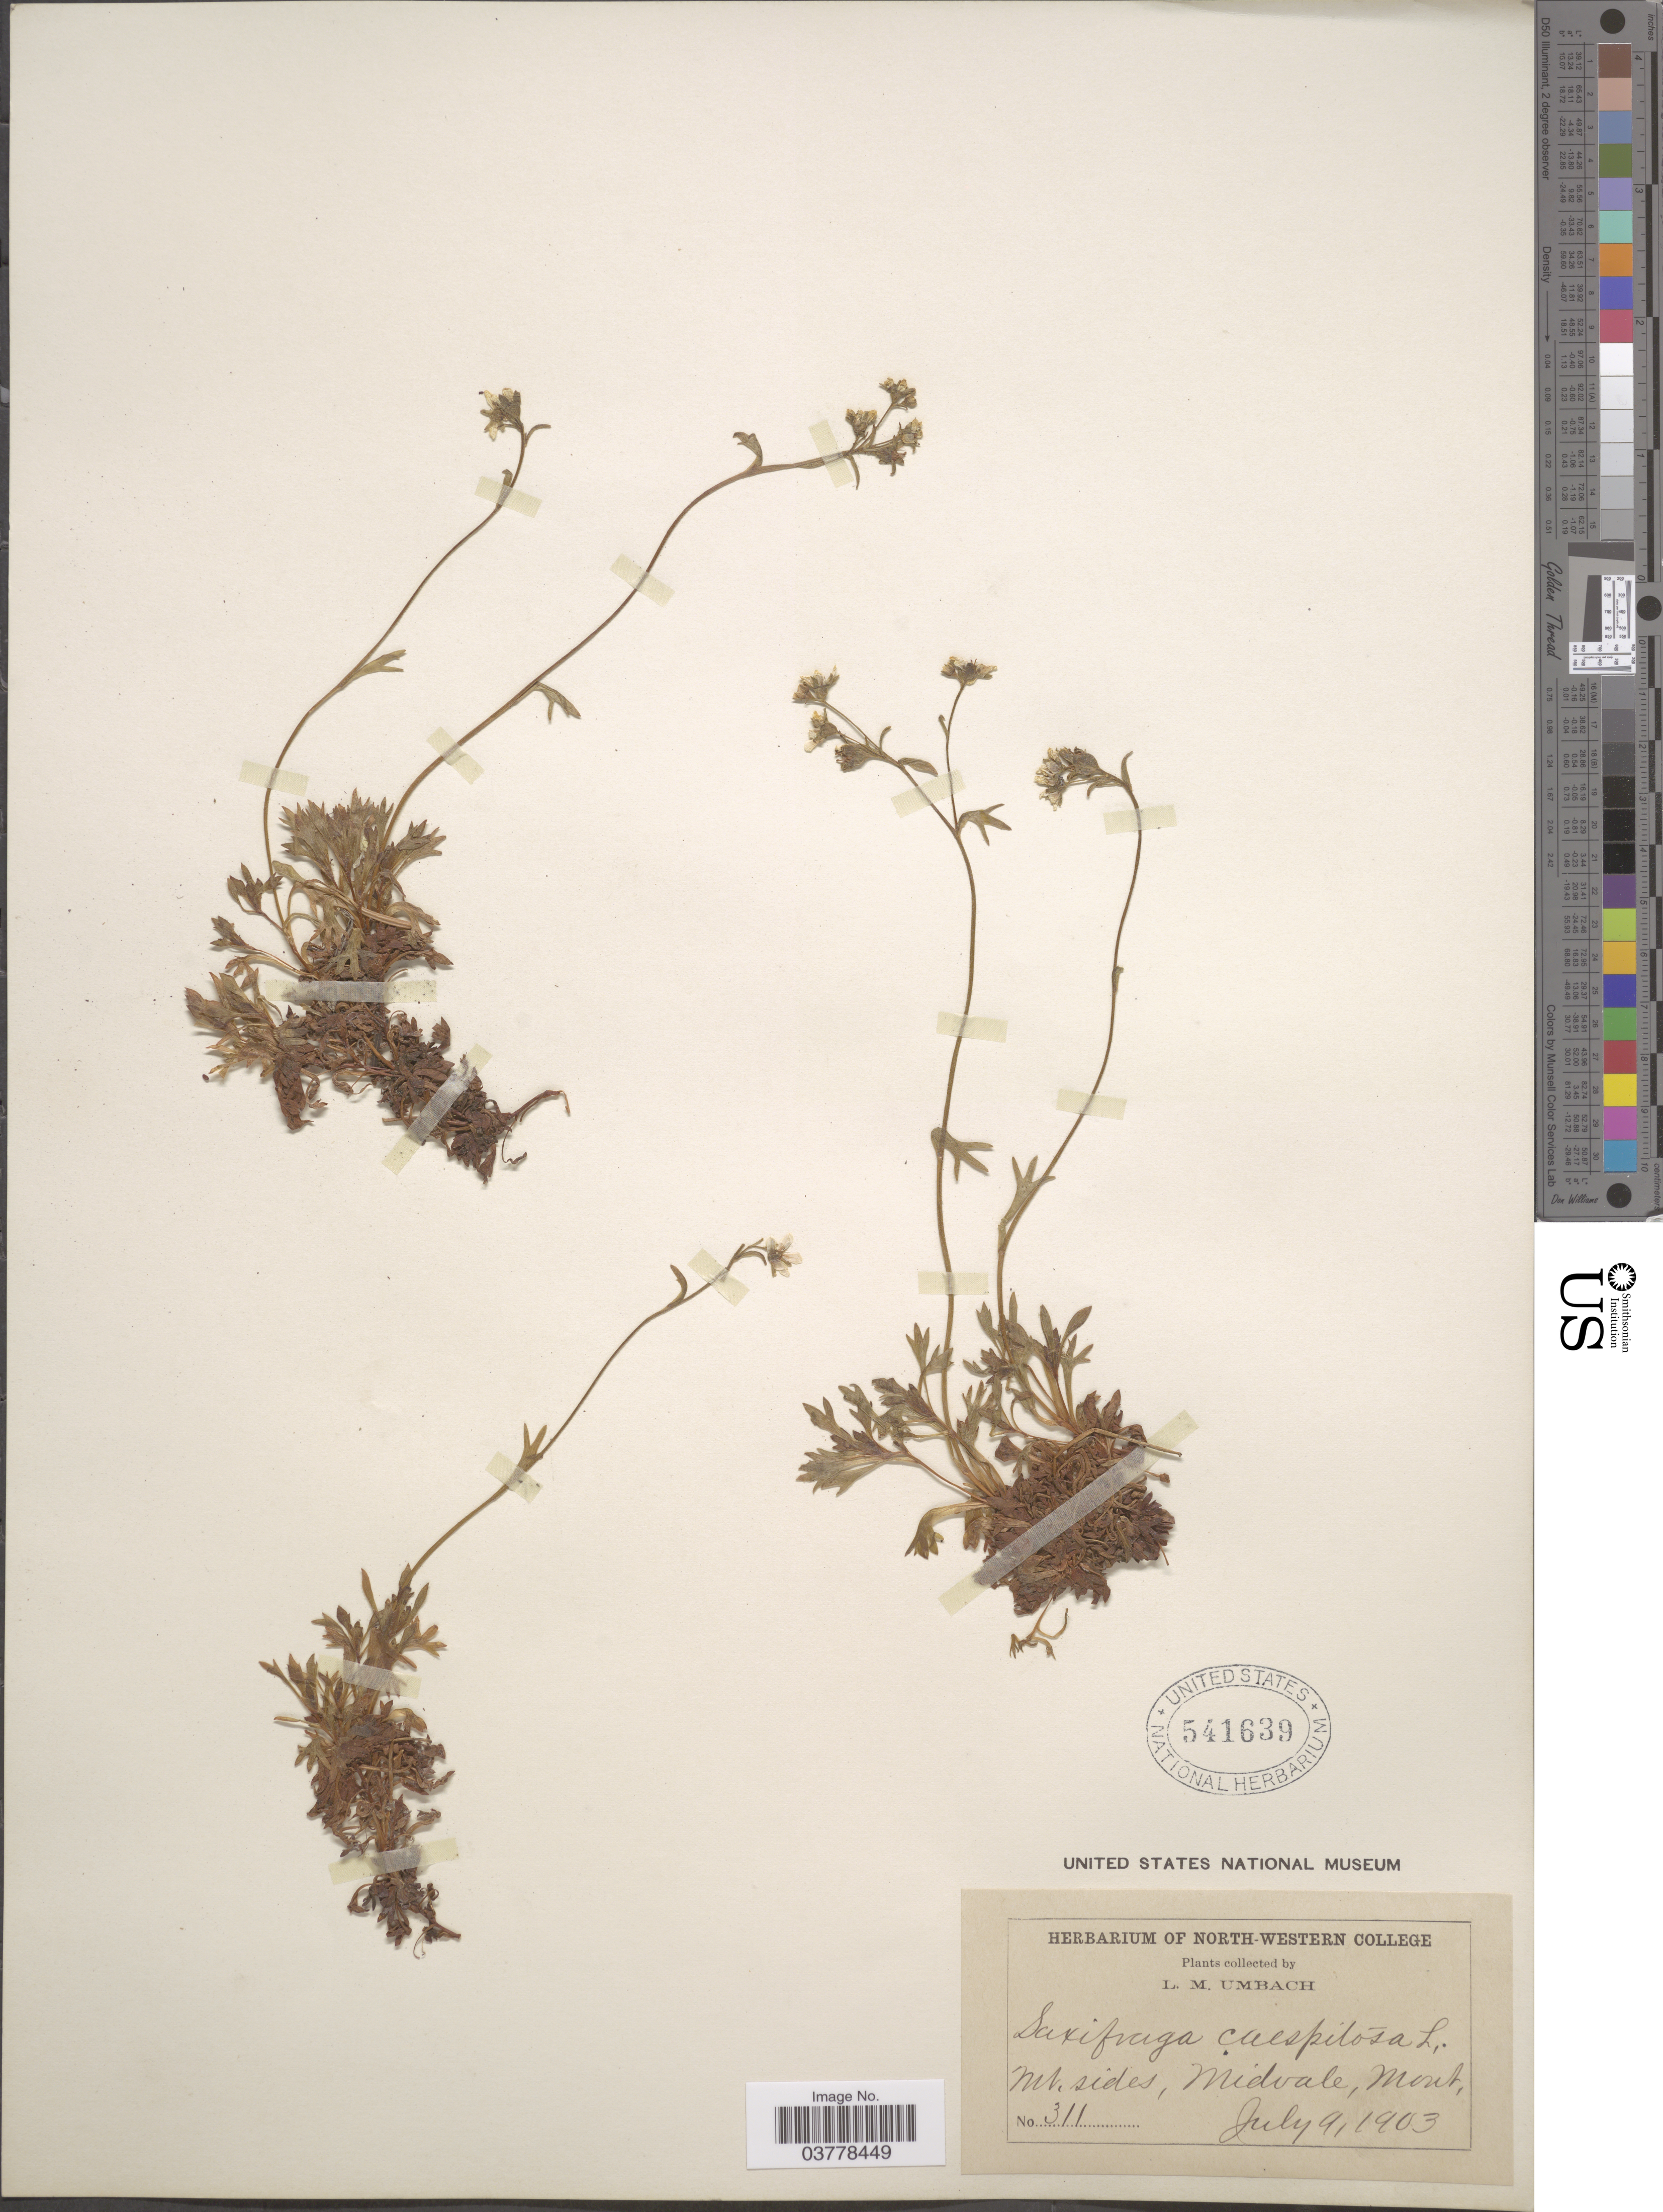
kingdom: Plantae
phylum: Tracheophyta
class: Magnoliopsida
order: Saxifragales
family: Saxifragaceae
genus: Saxifraga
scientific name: Saxifraga caespitosa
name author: L.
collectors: L. M. Umbach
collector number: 311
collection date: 1903-07-09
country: United States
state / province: Montana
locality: Mt. sides, Midvale.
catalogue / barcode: US 541639